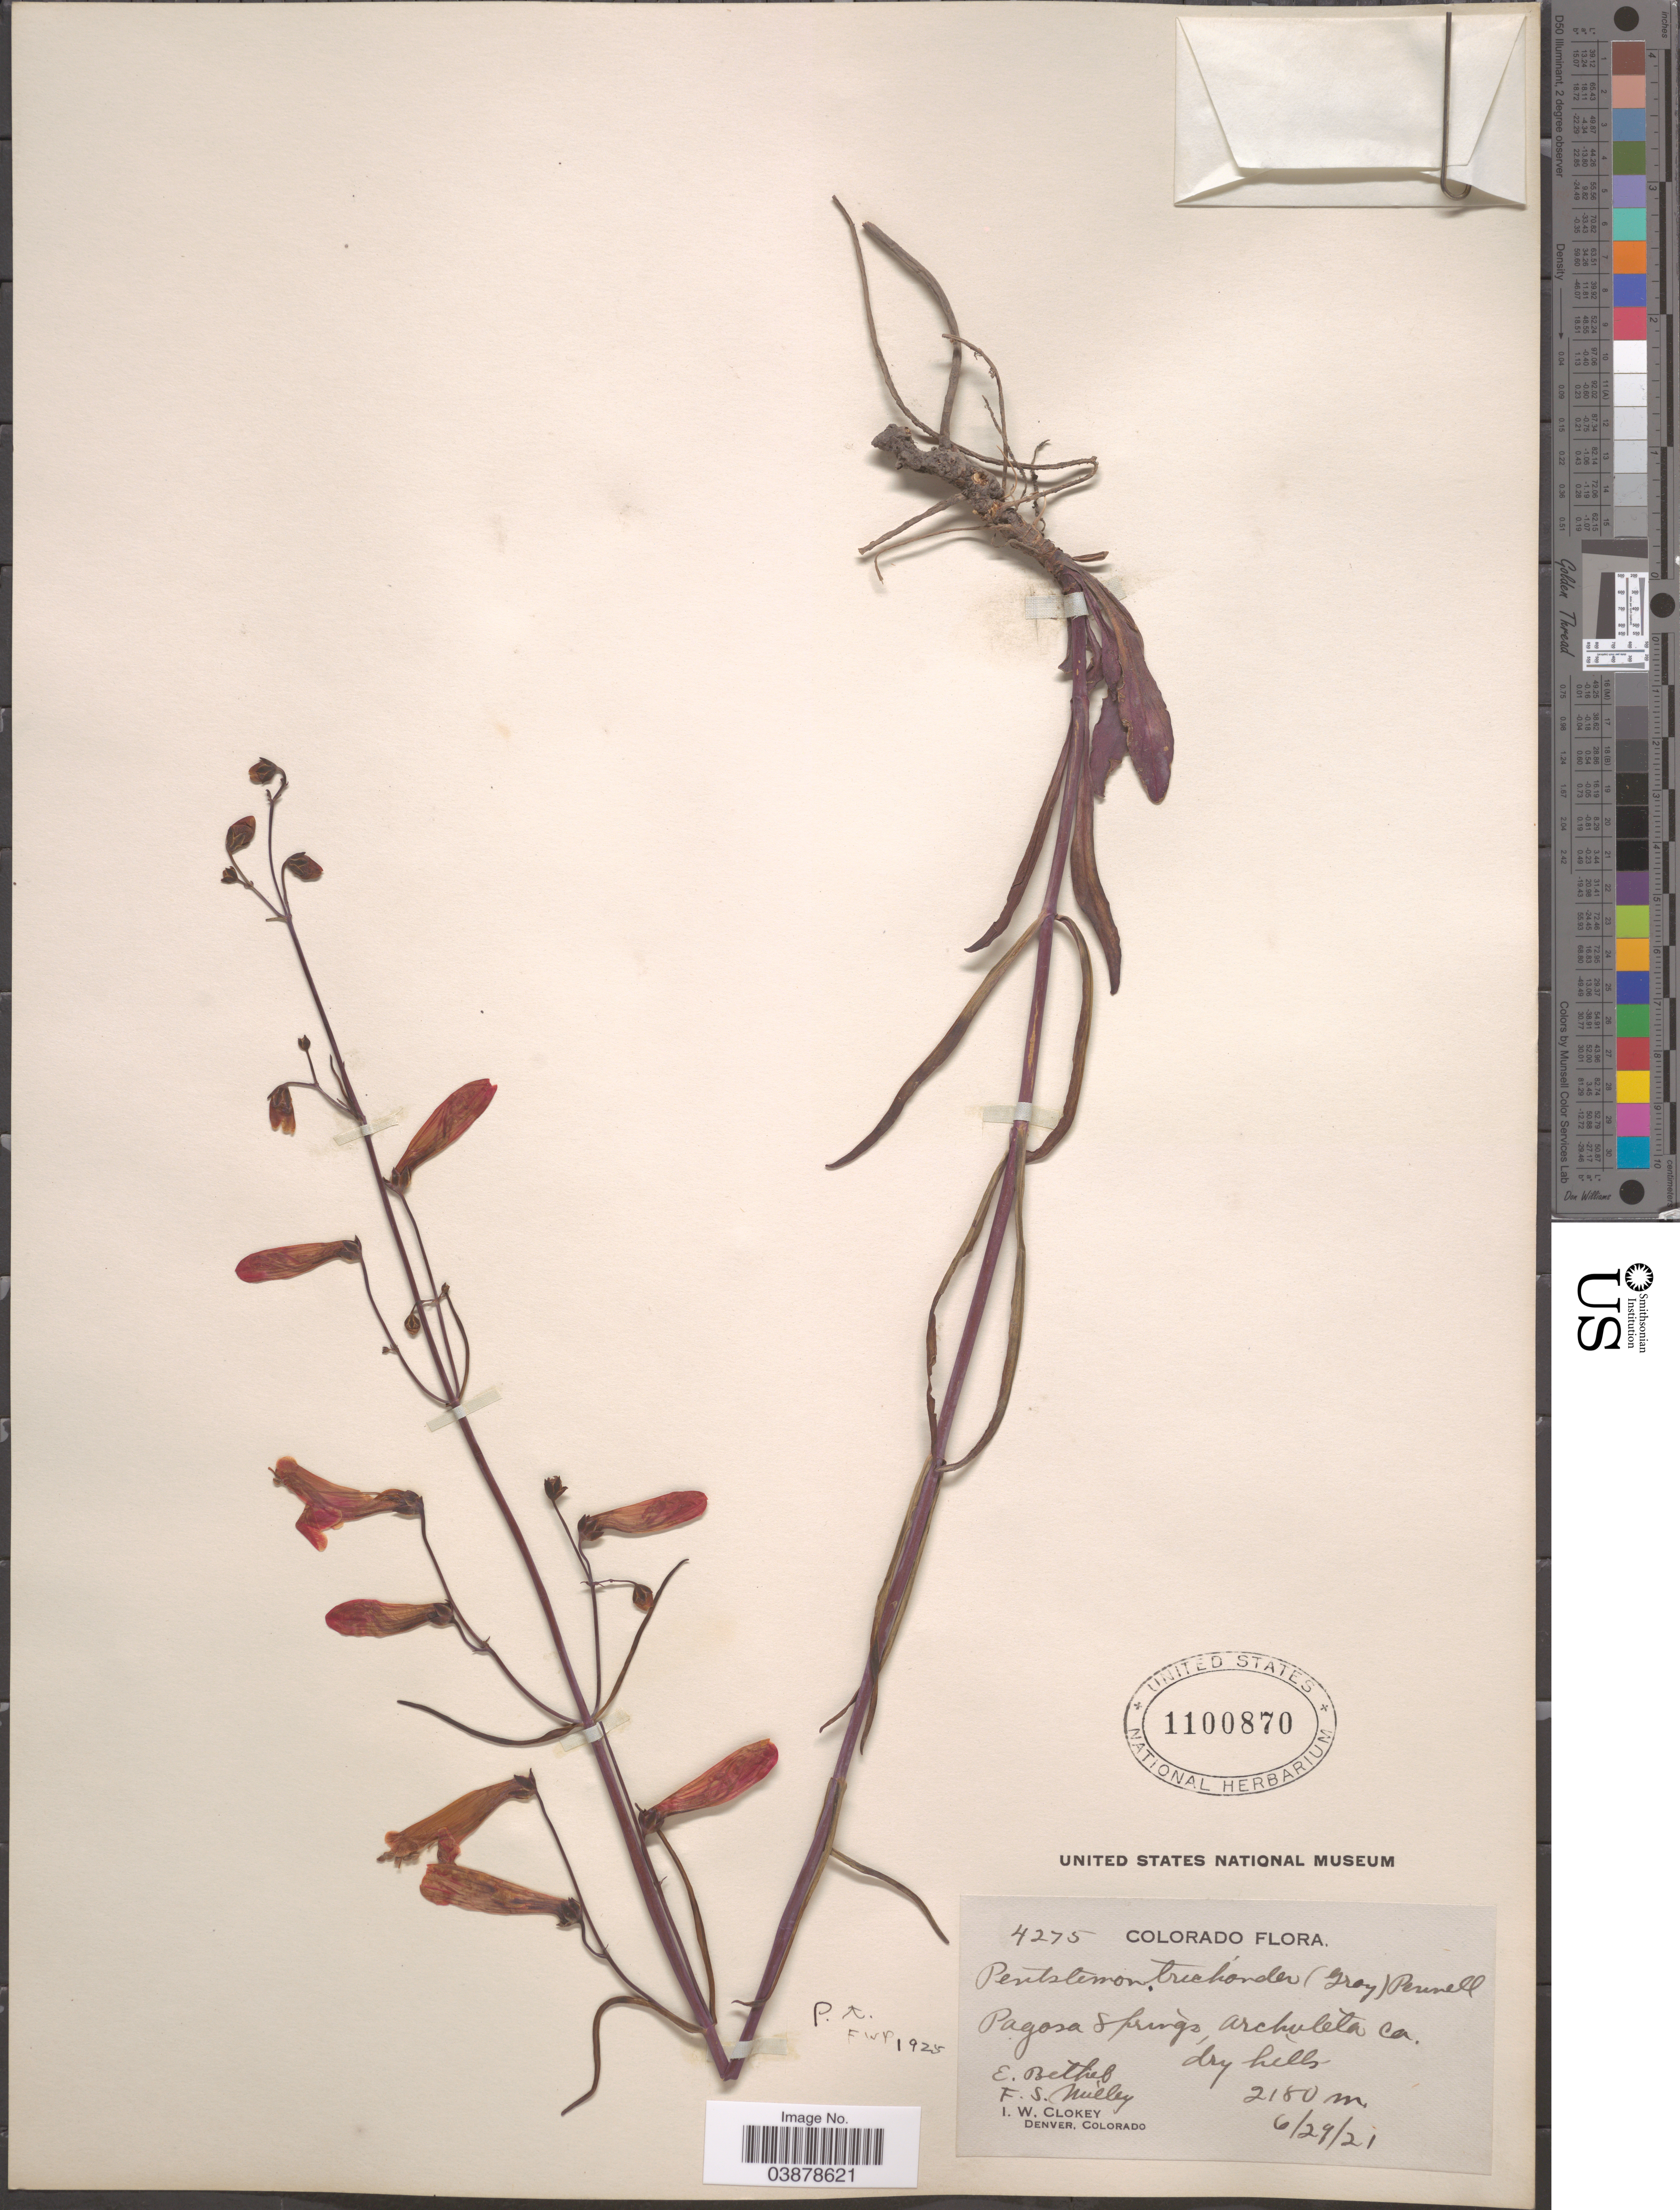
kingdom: Plantae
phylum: Tracheophyta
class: Magnoliopsida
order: Lamiales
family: Plantaginaceae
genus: Penstemon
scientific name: Penstemon trichander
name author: (A. Gray) Rydb.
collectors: E. Bethel, F. Milley & I. W. Clokey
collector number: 4275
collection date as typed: Transcribed d/m/y: 29/6/21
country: United States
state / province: Colorado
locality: Pagosa Springs, Archuleta Ca. Dry hills.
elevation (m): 2180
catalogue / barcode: US 1100870